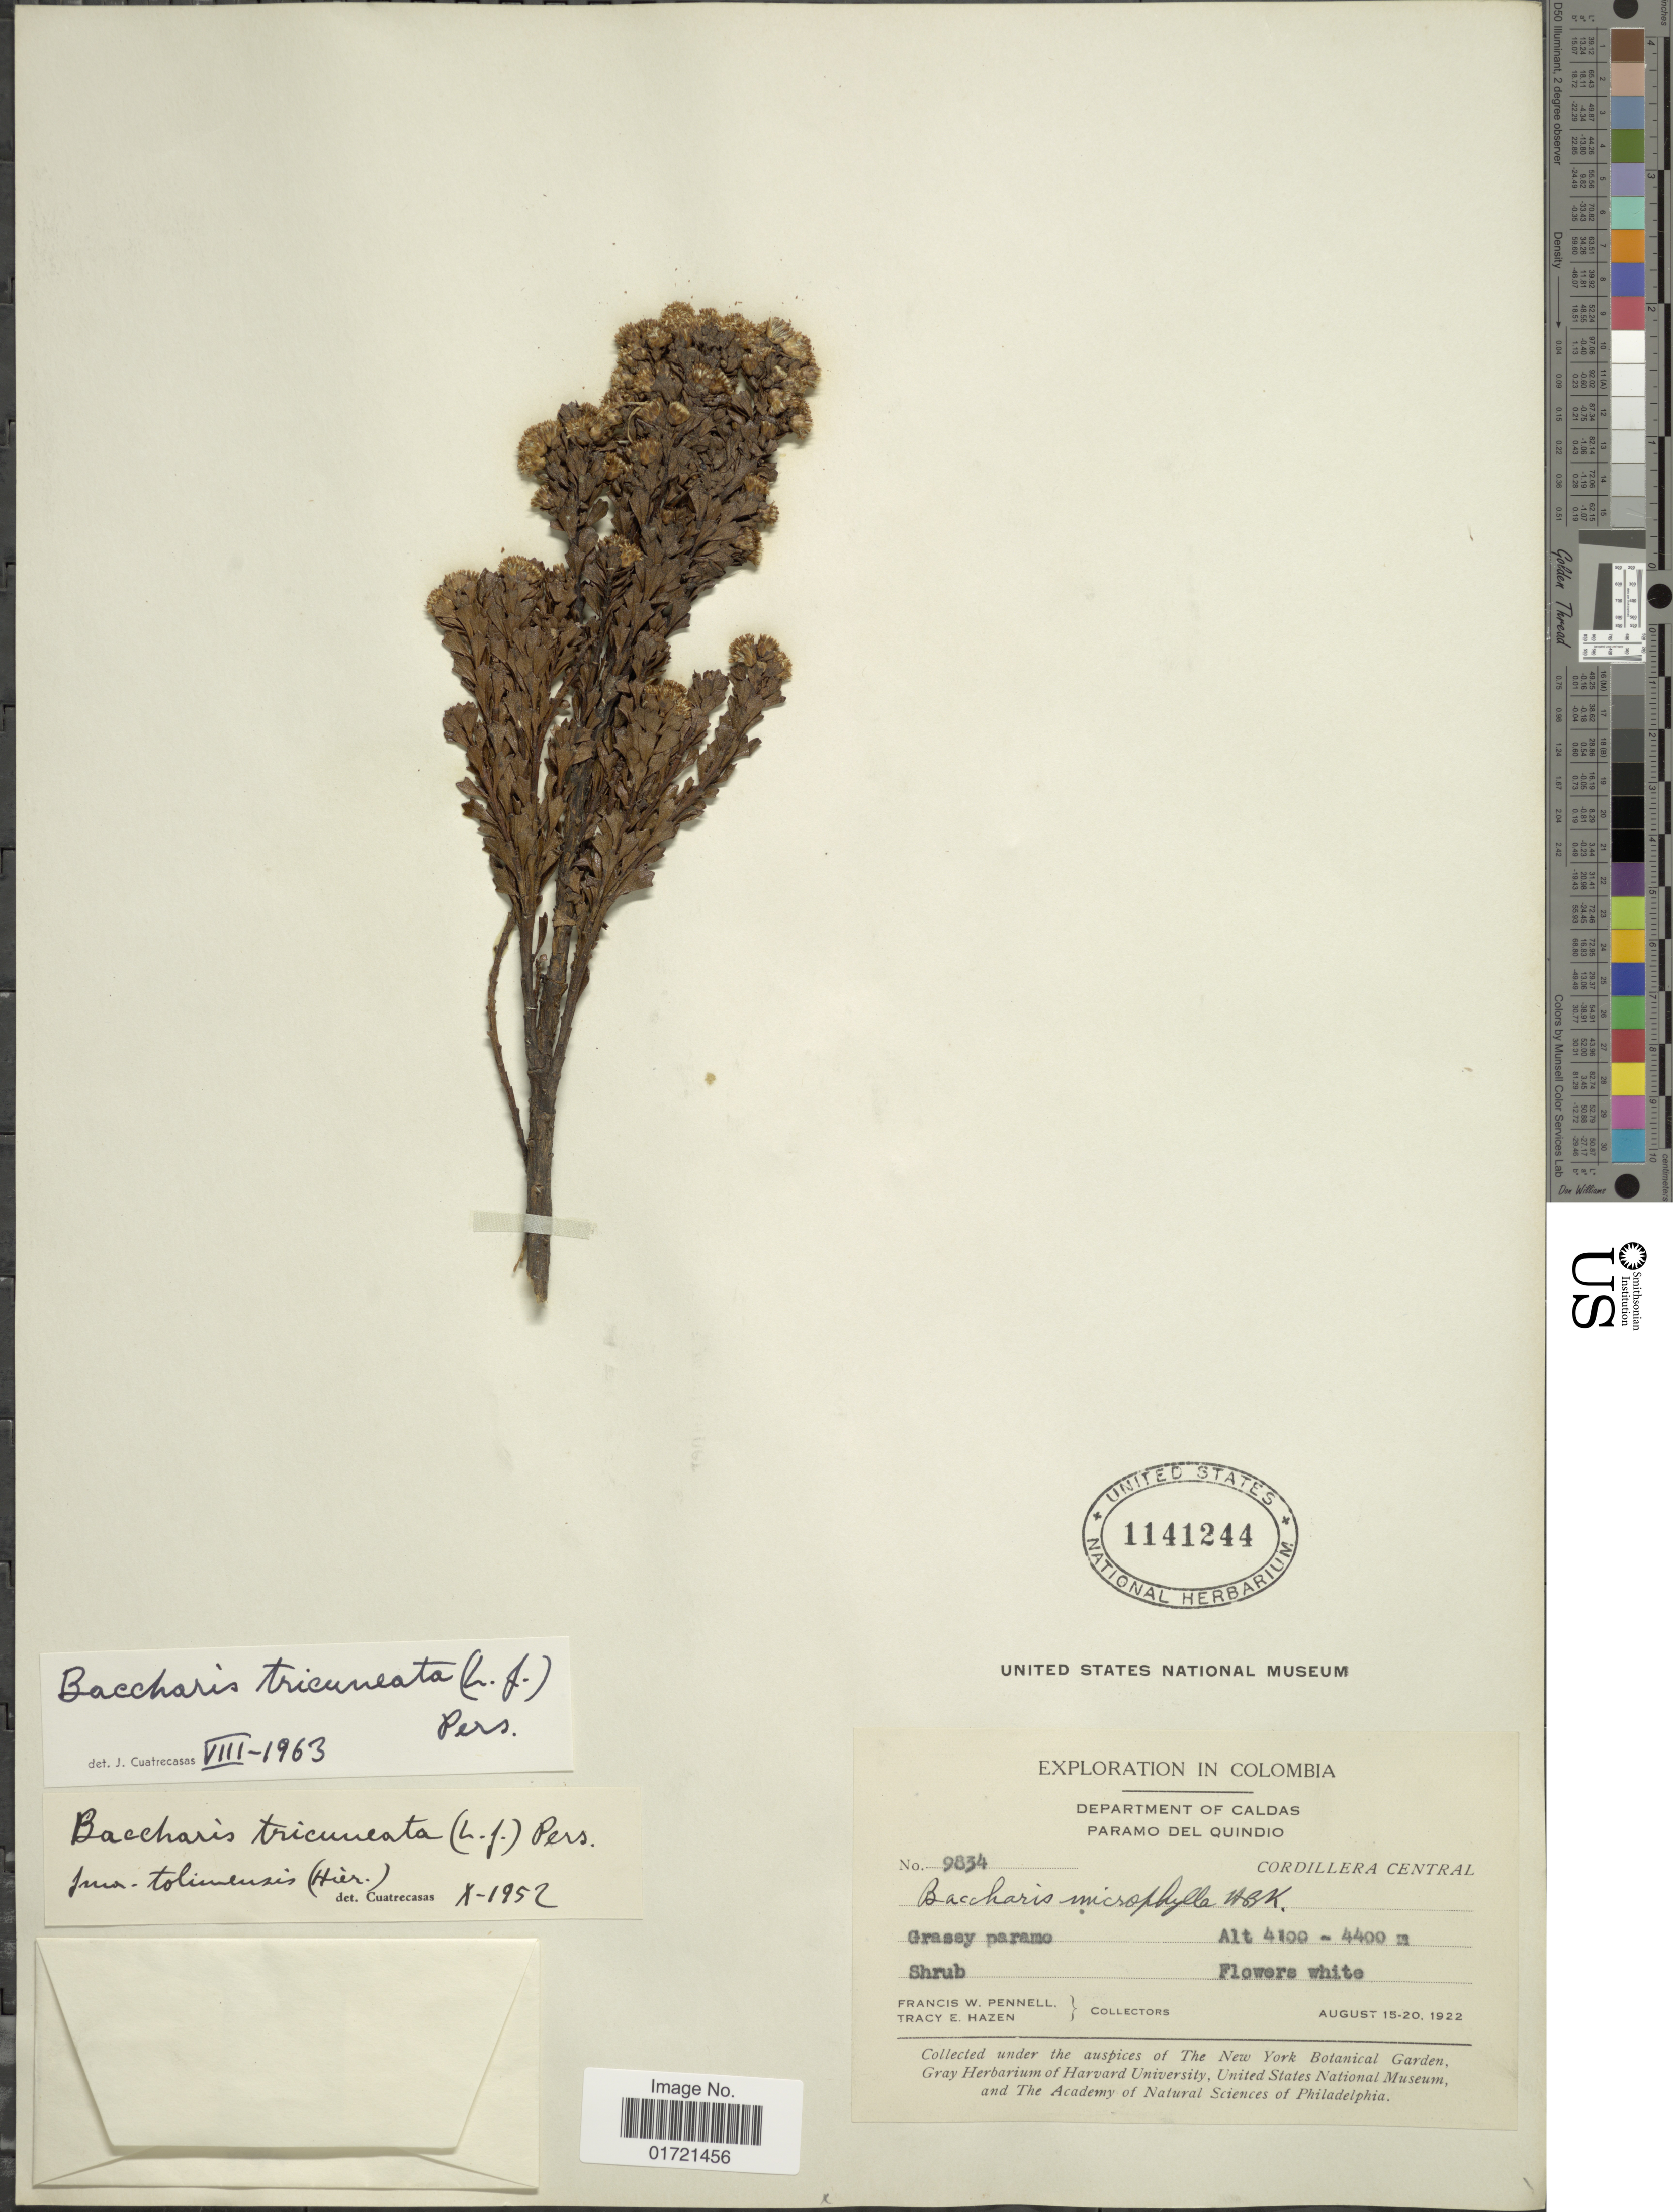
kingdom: Plantae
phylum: Tracheophyta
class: Magnoliopsida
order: Asterales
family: Asteraceae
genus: Baccharis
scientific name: Baccharis tricuneata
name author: (L. f.) Pers.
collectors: F. W. Pennell & T. E. Hazen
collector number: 9834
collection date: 1922-08-15/1922-08-20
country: Colombia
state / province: Caldas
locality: Paramo del Quindio, Cordillera Central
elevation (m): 4100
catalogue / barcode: US 1141244